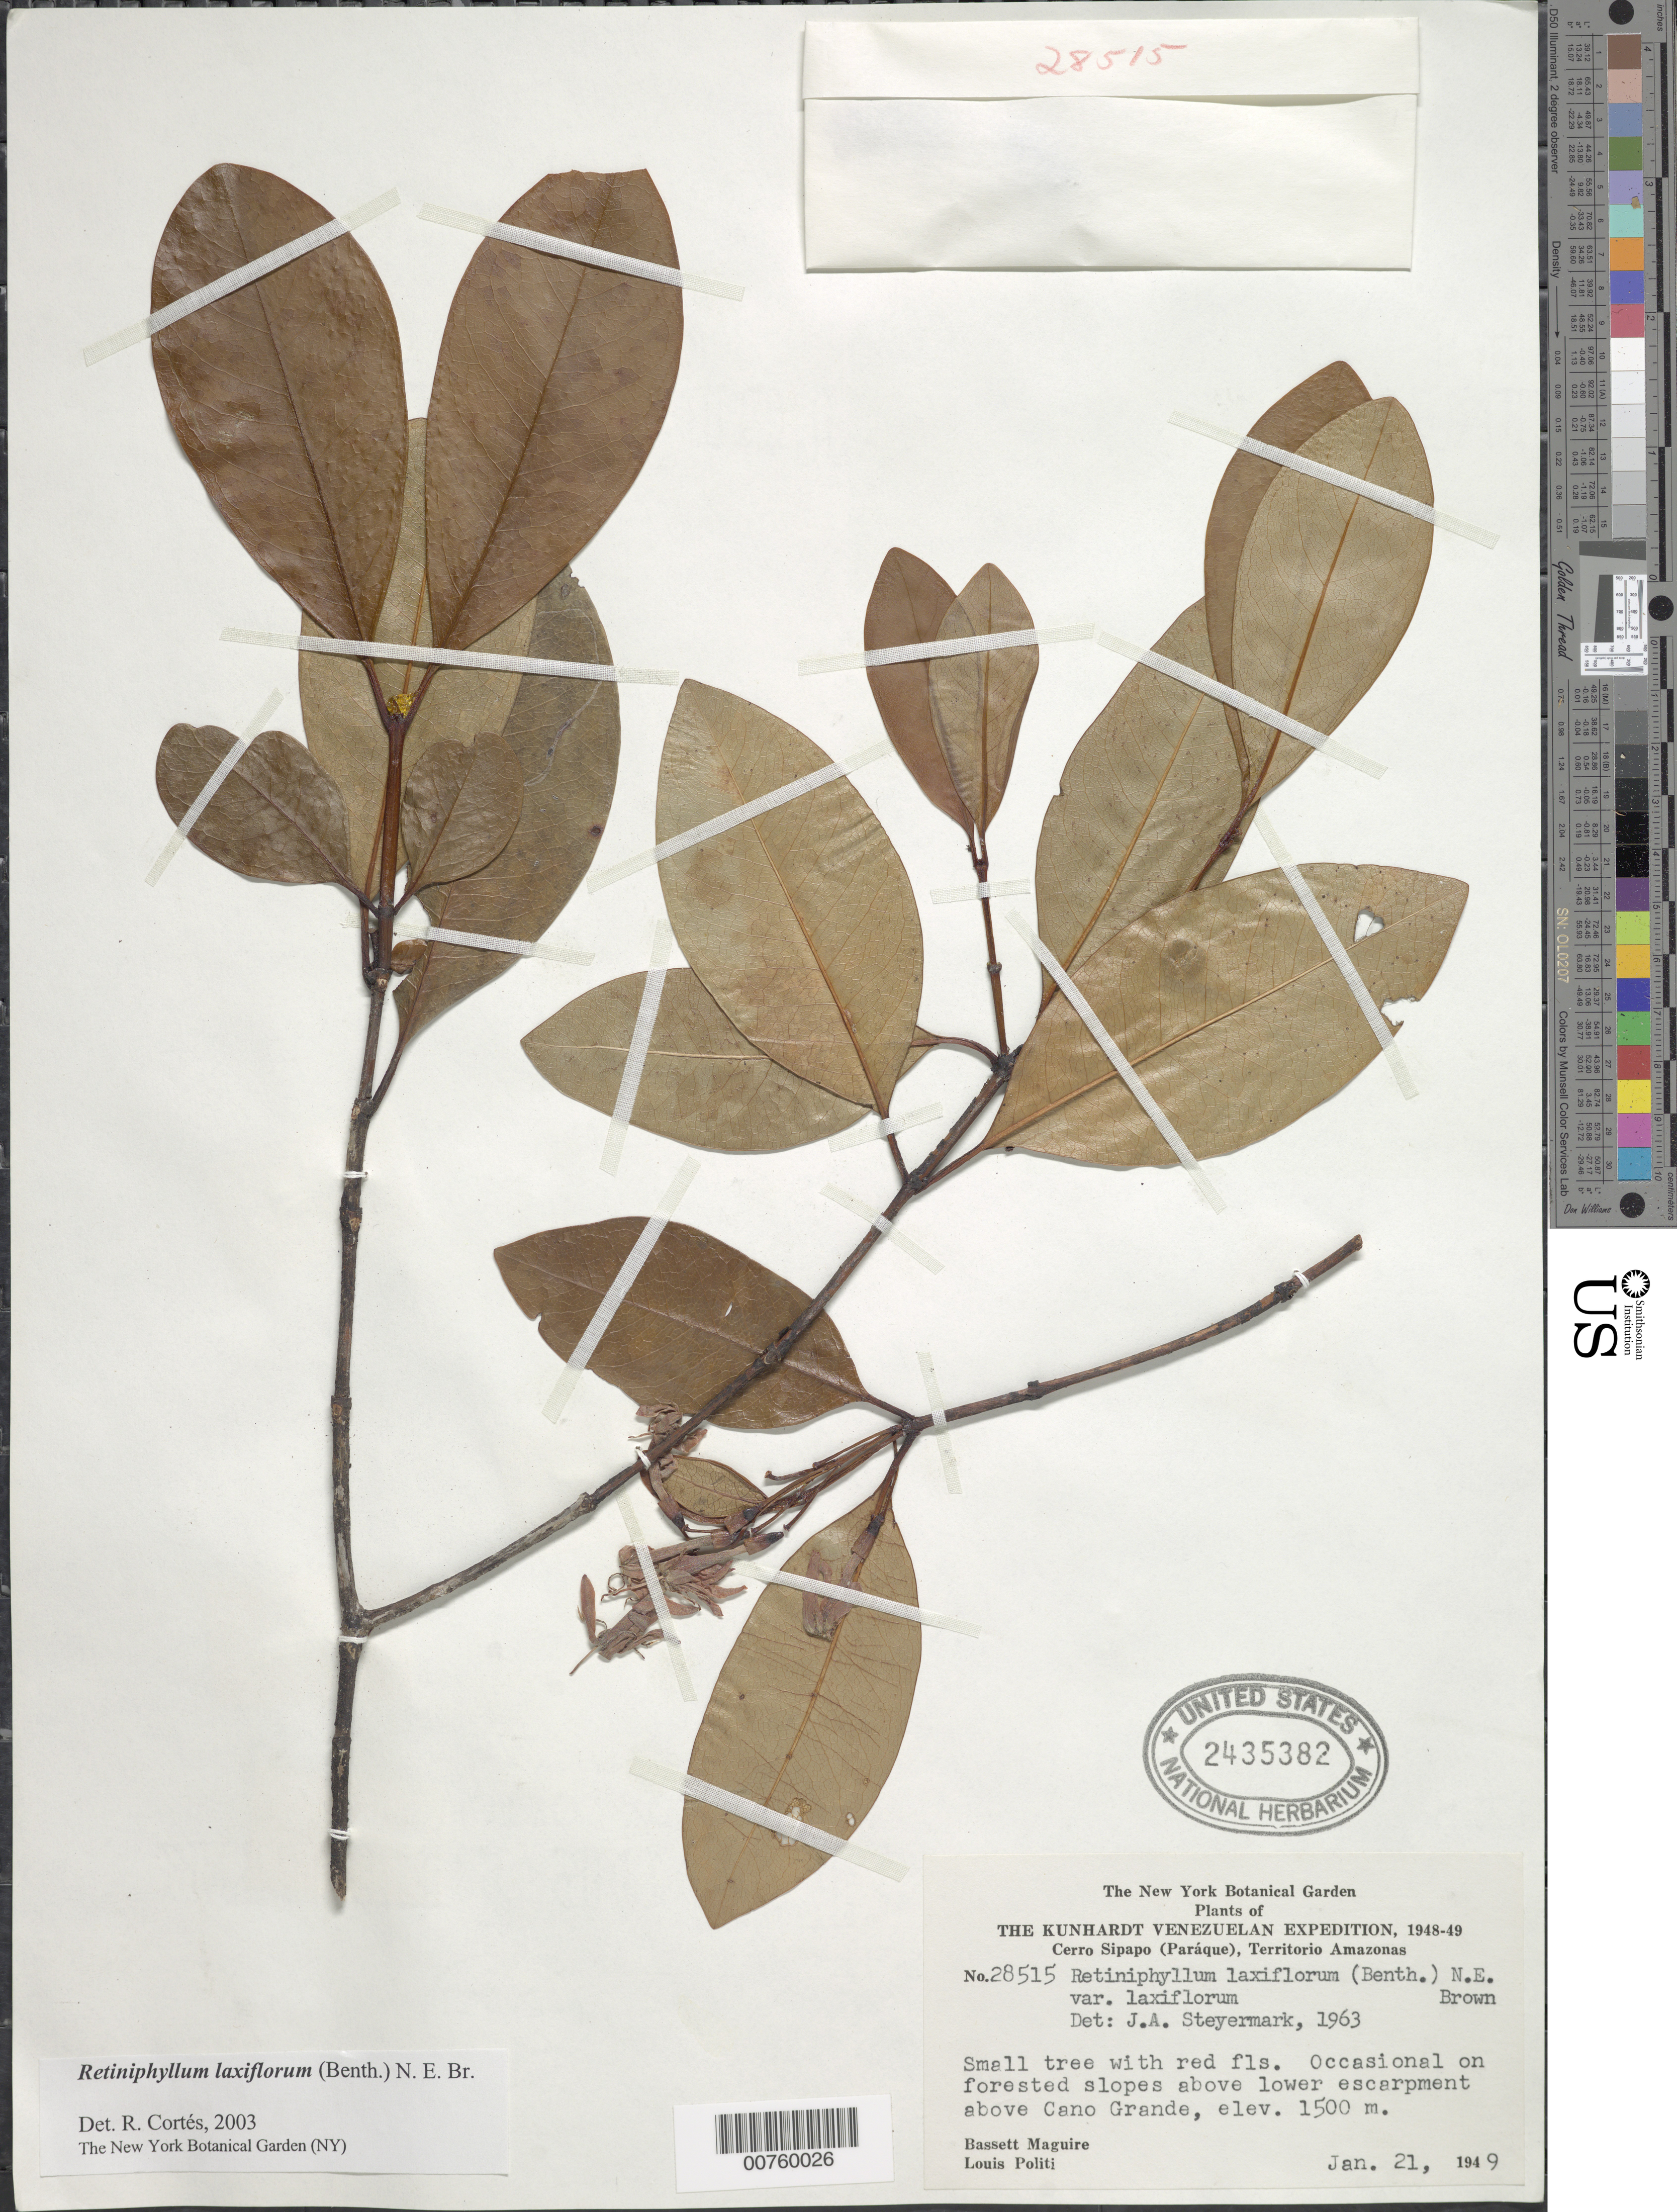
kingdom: Plantae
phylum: Tracheophyta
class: Magnoliopsida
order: Gentianales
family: Rubiaceae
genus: Retiniphyllum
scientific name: Retiniphyllum laxiflorum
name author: (Benth.) N.E. Br.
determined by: Cortes R., G.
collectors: B. Maguire & L. Politi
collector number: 28515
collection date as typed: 21-Jan-49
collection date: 1949-01-21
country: Venezuela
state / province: Amazonas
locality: Cerro Sipapo (Paráque), above Caño Grande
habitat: Forested slopes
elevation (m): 1500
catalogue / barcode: US 2435382